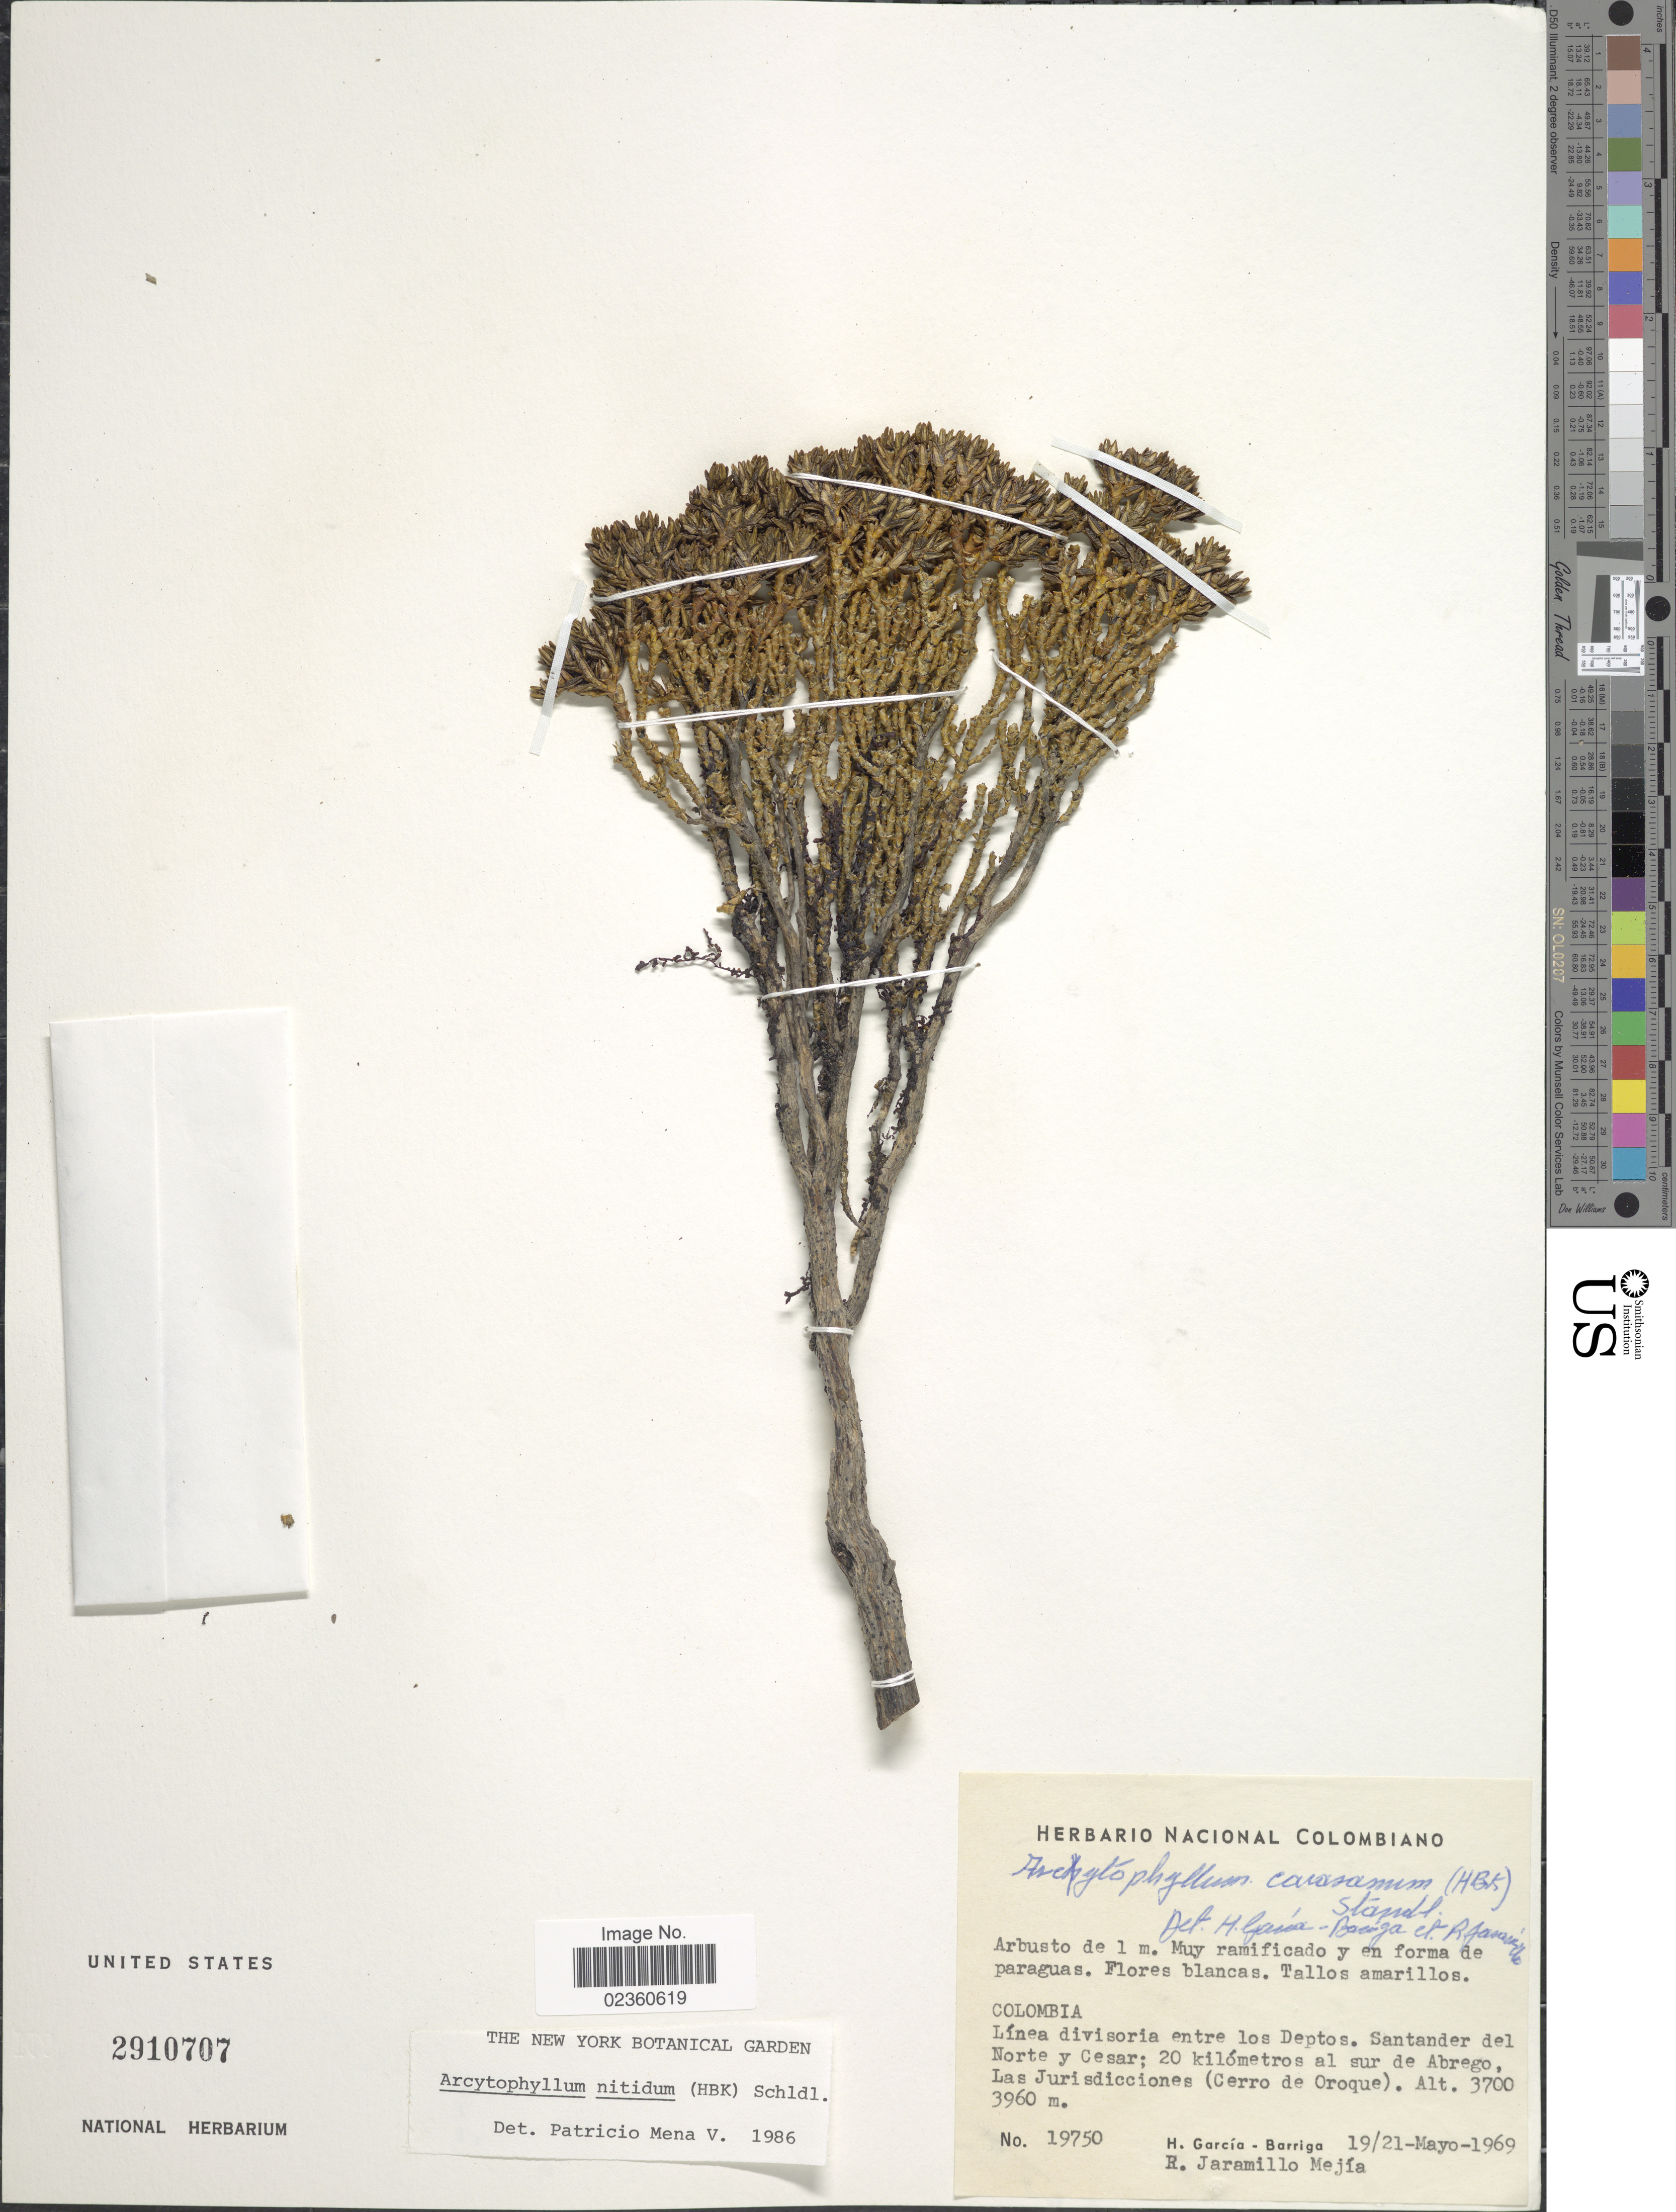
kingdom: Plantae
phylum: Tracheophyta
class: Magnoliopsida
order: Gentianales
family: Rubiaceae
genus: Arcytophyllum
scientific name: Arcytophyllum nitidum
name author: (Kunth) Schltdl.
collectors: H. García Barriga & R. Jaramillo M.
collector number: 19750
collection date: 1969-05-19/1969-05-21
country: Colombia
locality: Línea divisoria entre los Deptos. Santander del Norte y Cesar; 20 kilómetros al sur de Abrego, las Jurisdicciones (Cerro de Oroque)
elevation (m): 3700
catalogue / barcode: US 2910707